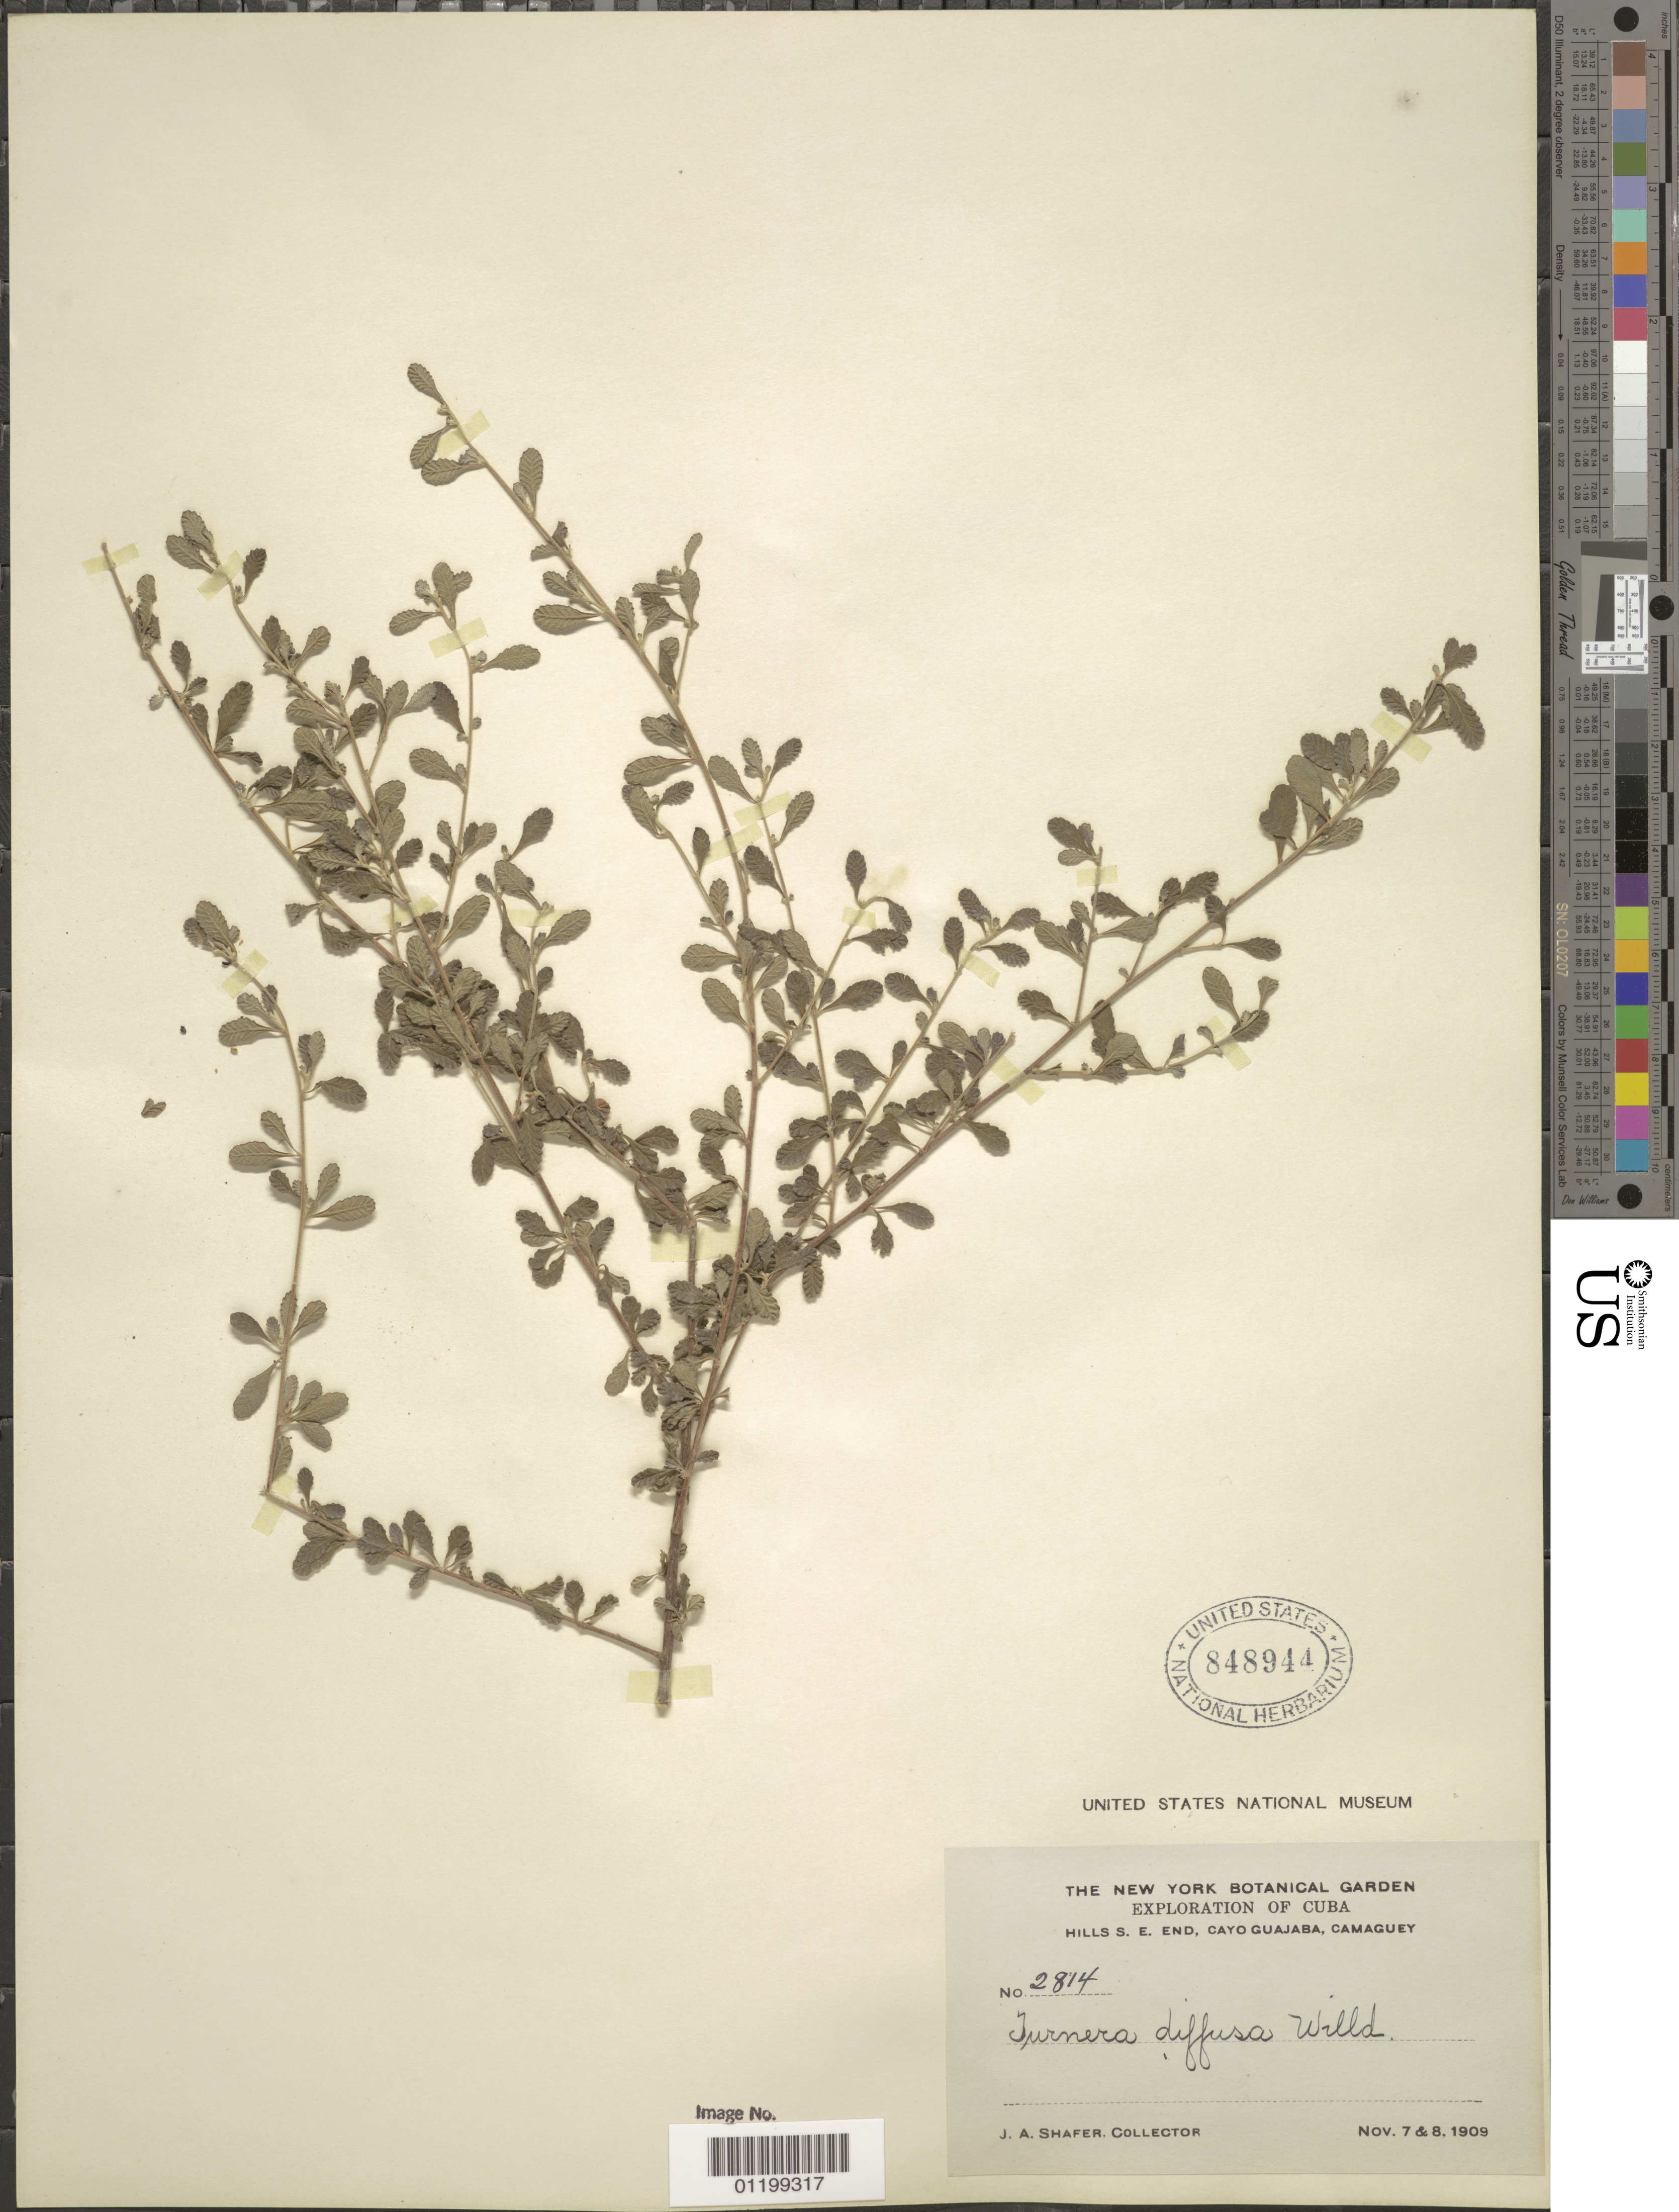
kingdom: Plantae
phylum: Tracheophyta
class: Magnoliopsida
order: Malpighiales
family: Turneraceae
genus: Turnera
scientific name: Turnera diffusa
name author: Willd. ex Schult.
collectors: J. A. Shafer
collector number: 2814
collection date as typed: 07 Nov 1909 to 08 Nov 1909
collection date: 1909-11-07/1909-11-08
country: Cuba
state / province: Camaguey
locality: Hills S. E. End, Cayo Guajaba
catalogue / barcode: US 848944